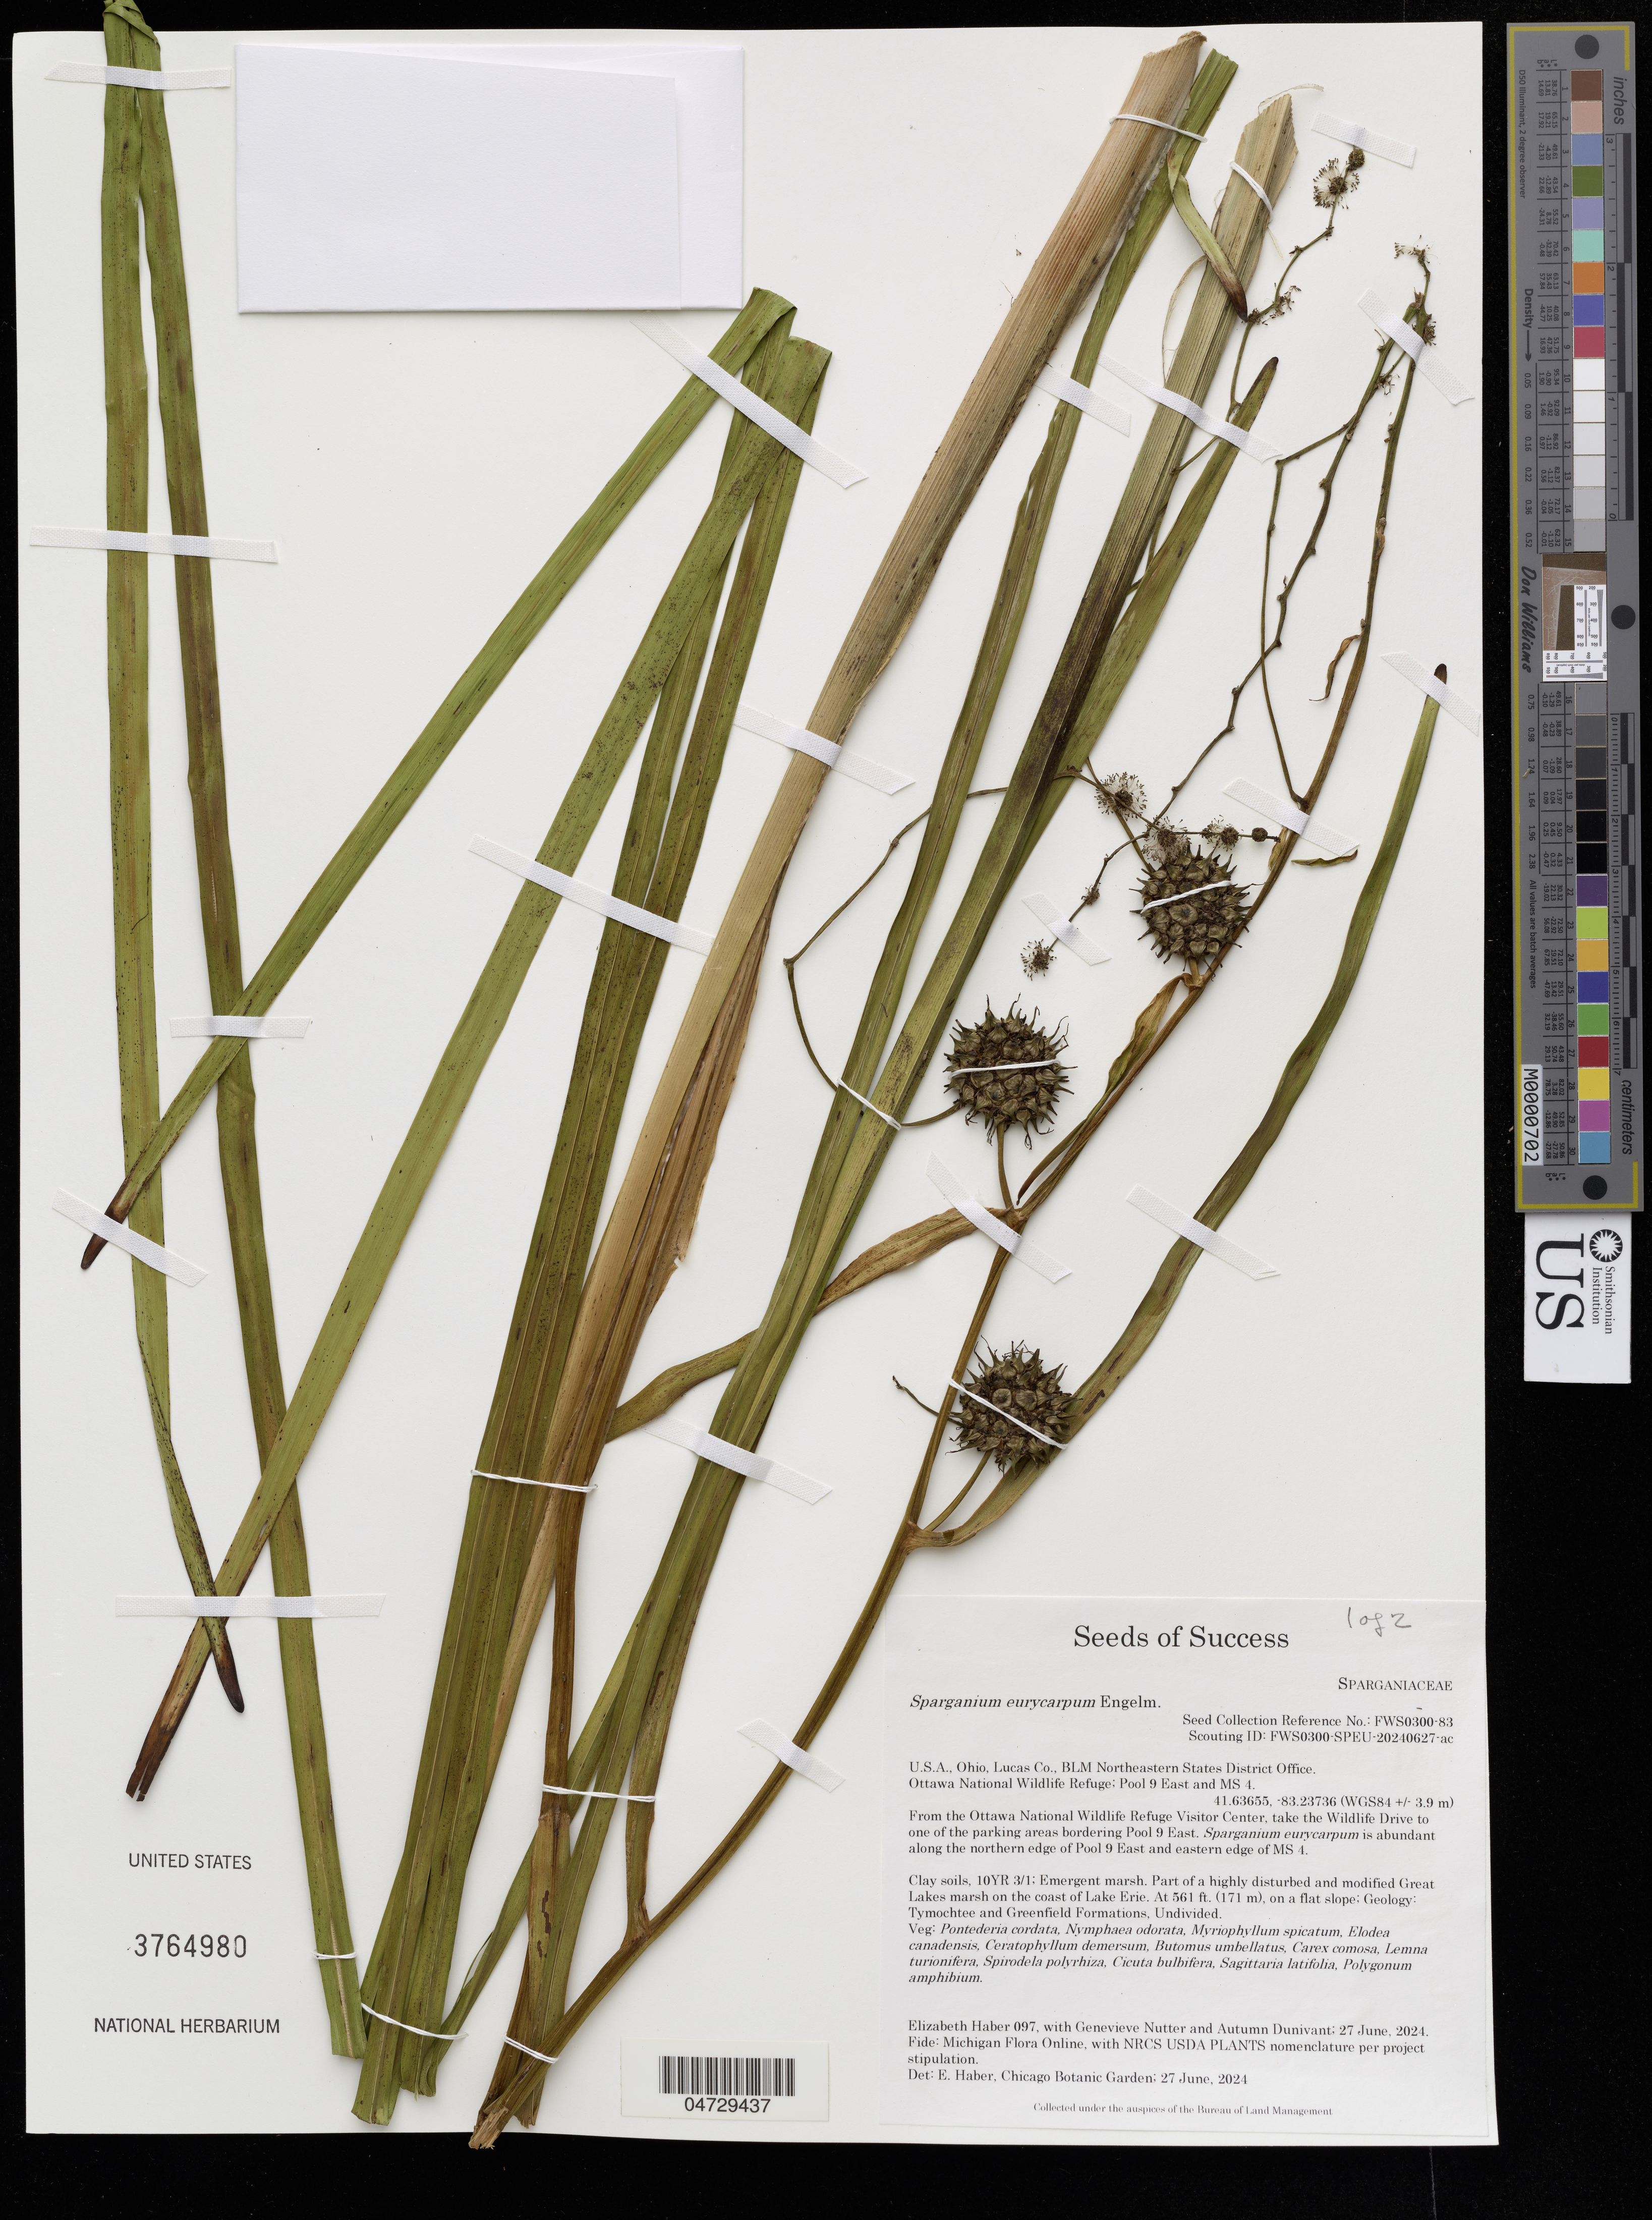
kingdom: Plantae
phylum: Tracheophyta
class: Liliopsida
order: Poales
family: Typhaceae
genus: Sparganium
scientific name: Sparganium eurycarpum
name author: Engelm.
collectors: E. Haber, G. Nutter & A. Dunivant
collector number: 097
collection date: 2024-06-27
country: United States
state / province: Ohio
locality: Lucas Co., BLM Northeastern States District Office. Ottawa National Wildlife Refuge; Pool 9 East and MS 4. (WGS84 +/- 3.9 m).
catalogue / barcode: US 3764980